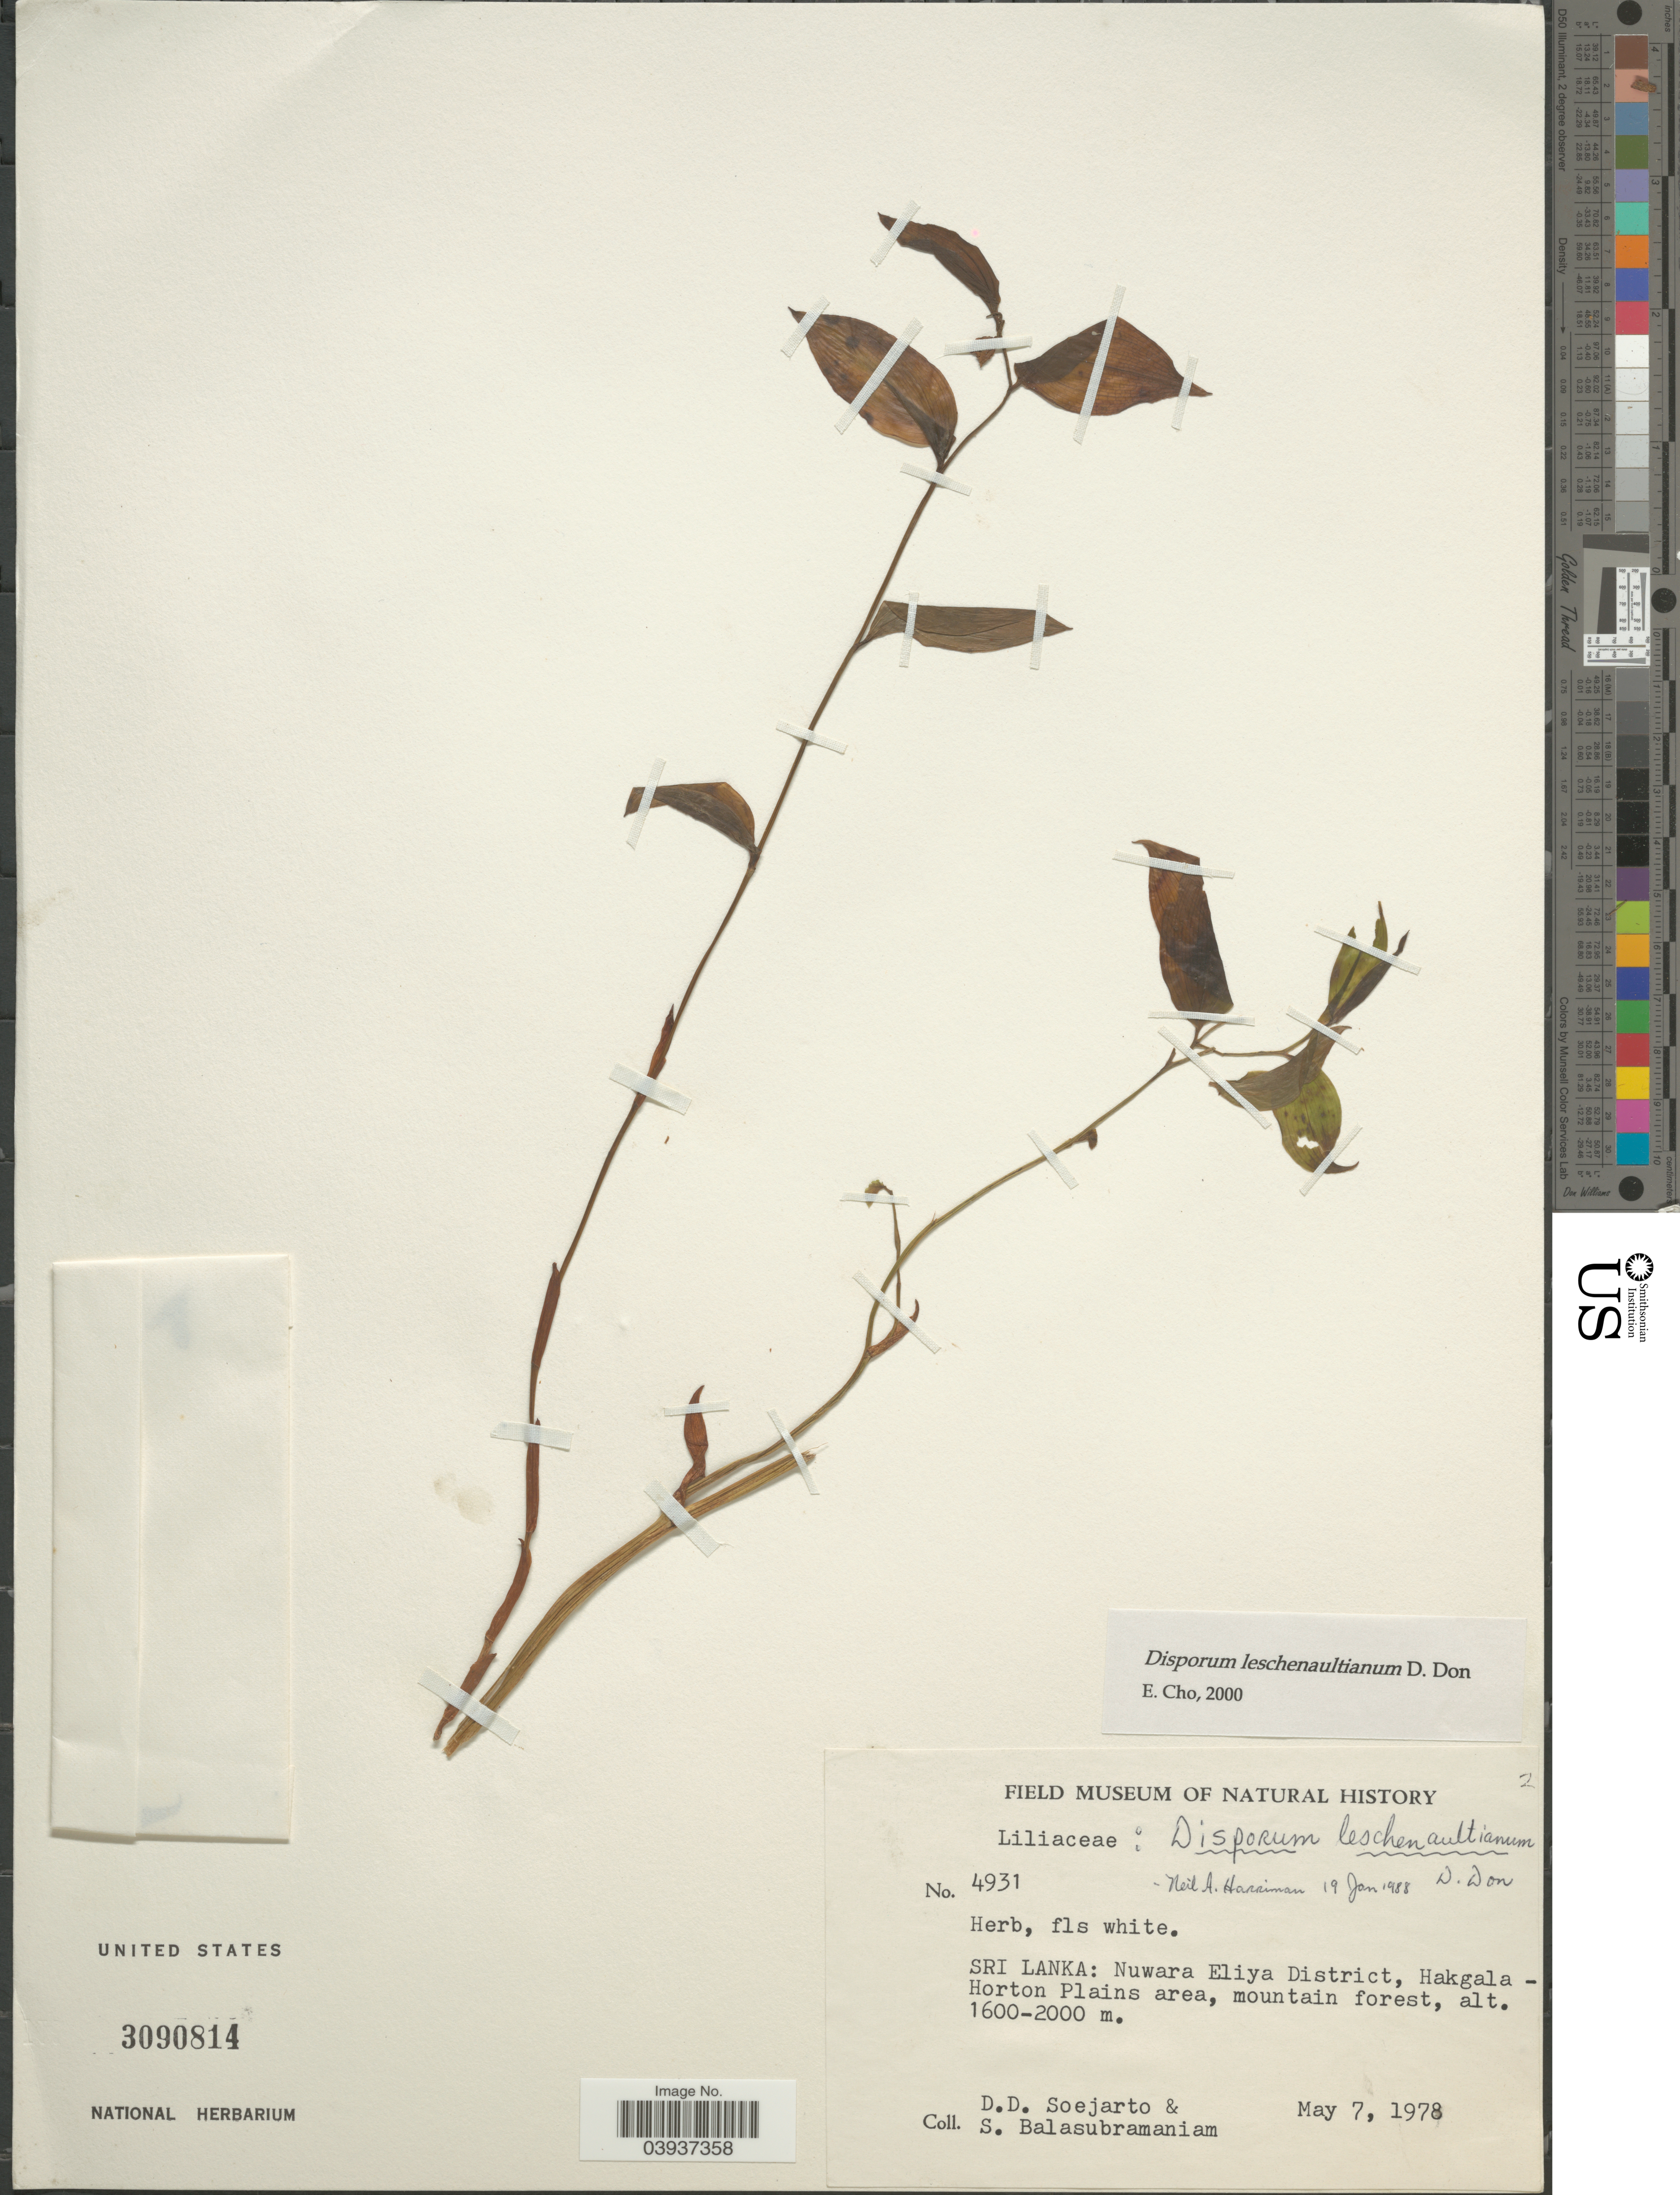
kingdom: Plantae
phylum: Tracheophyta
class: Liliopsida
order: Liliales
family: Colchicaceae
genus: Disporum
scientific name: Disporum cantoniense var. cantoniense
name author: (Lour.) Merr.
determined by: Strong, Mark T., (BOT), Smithsonian Institution - National Museum of Natural History (UNITED STATES)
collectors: S. Balasubramaniam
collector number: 4931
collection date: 1978-05-07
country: Sri Lanka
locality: Nuwara Eliya District, Hakgala-Horton Plains area, mountain forest.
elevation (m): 1600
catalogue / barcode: US 3090814